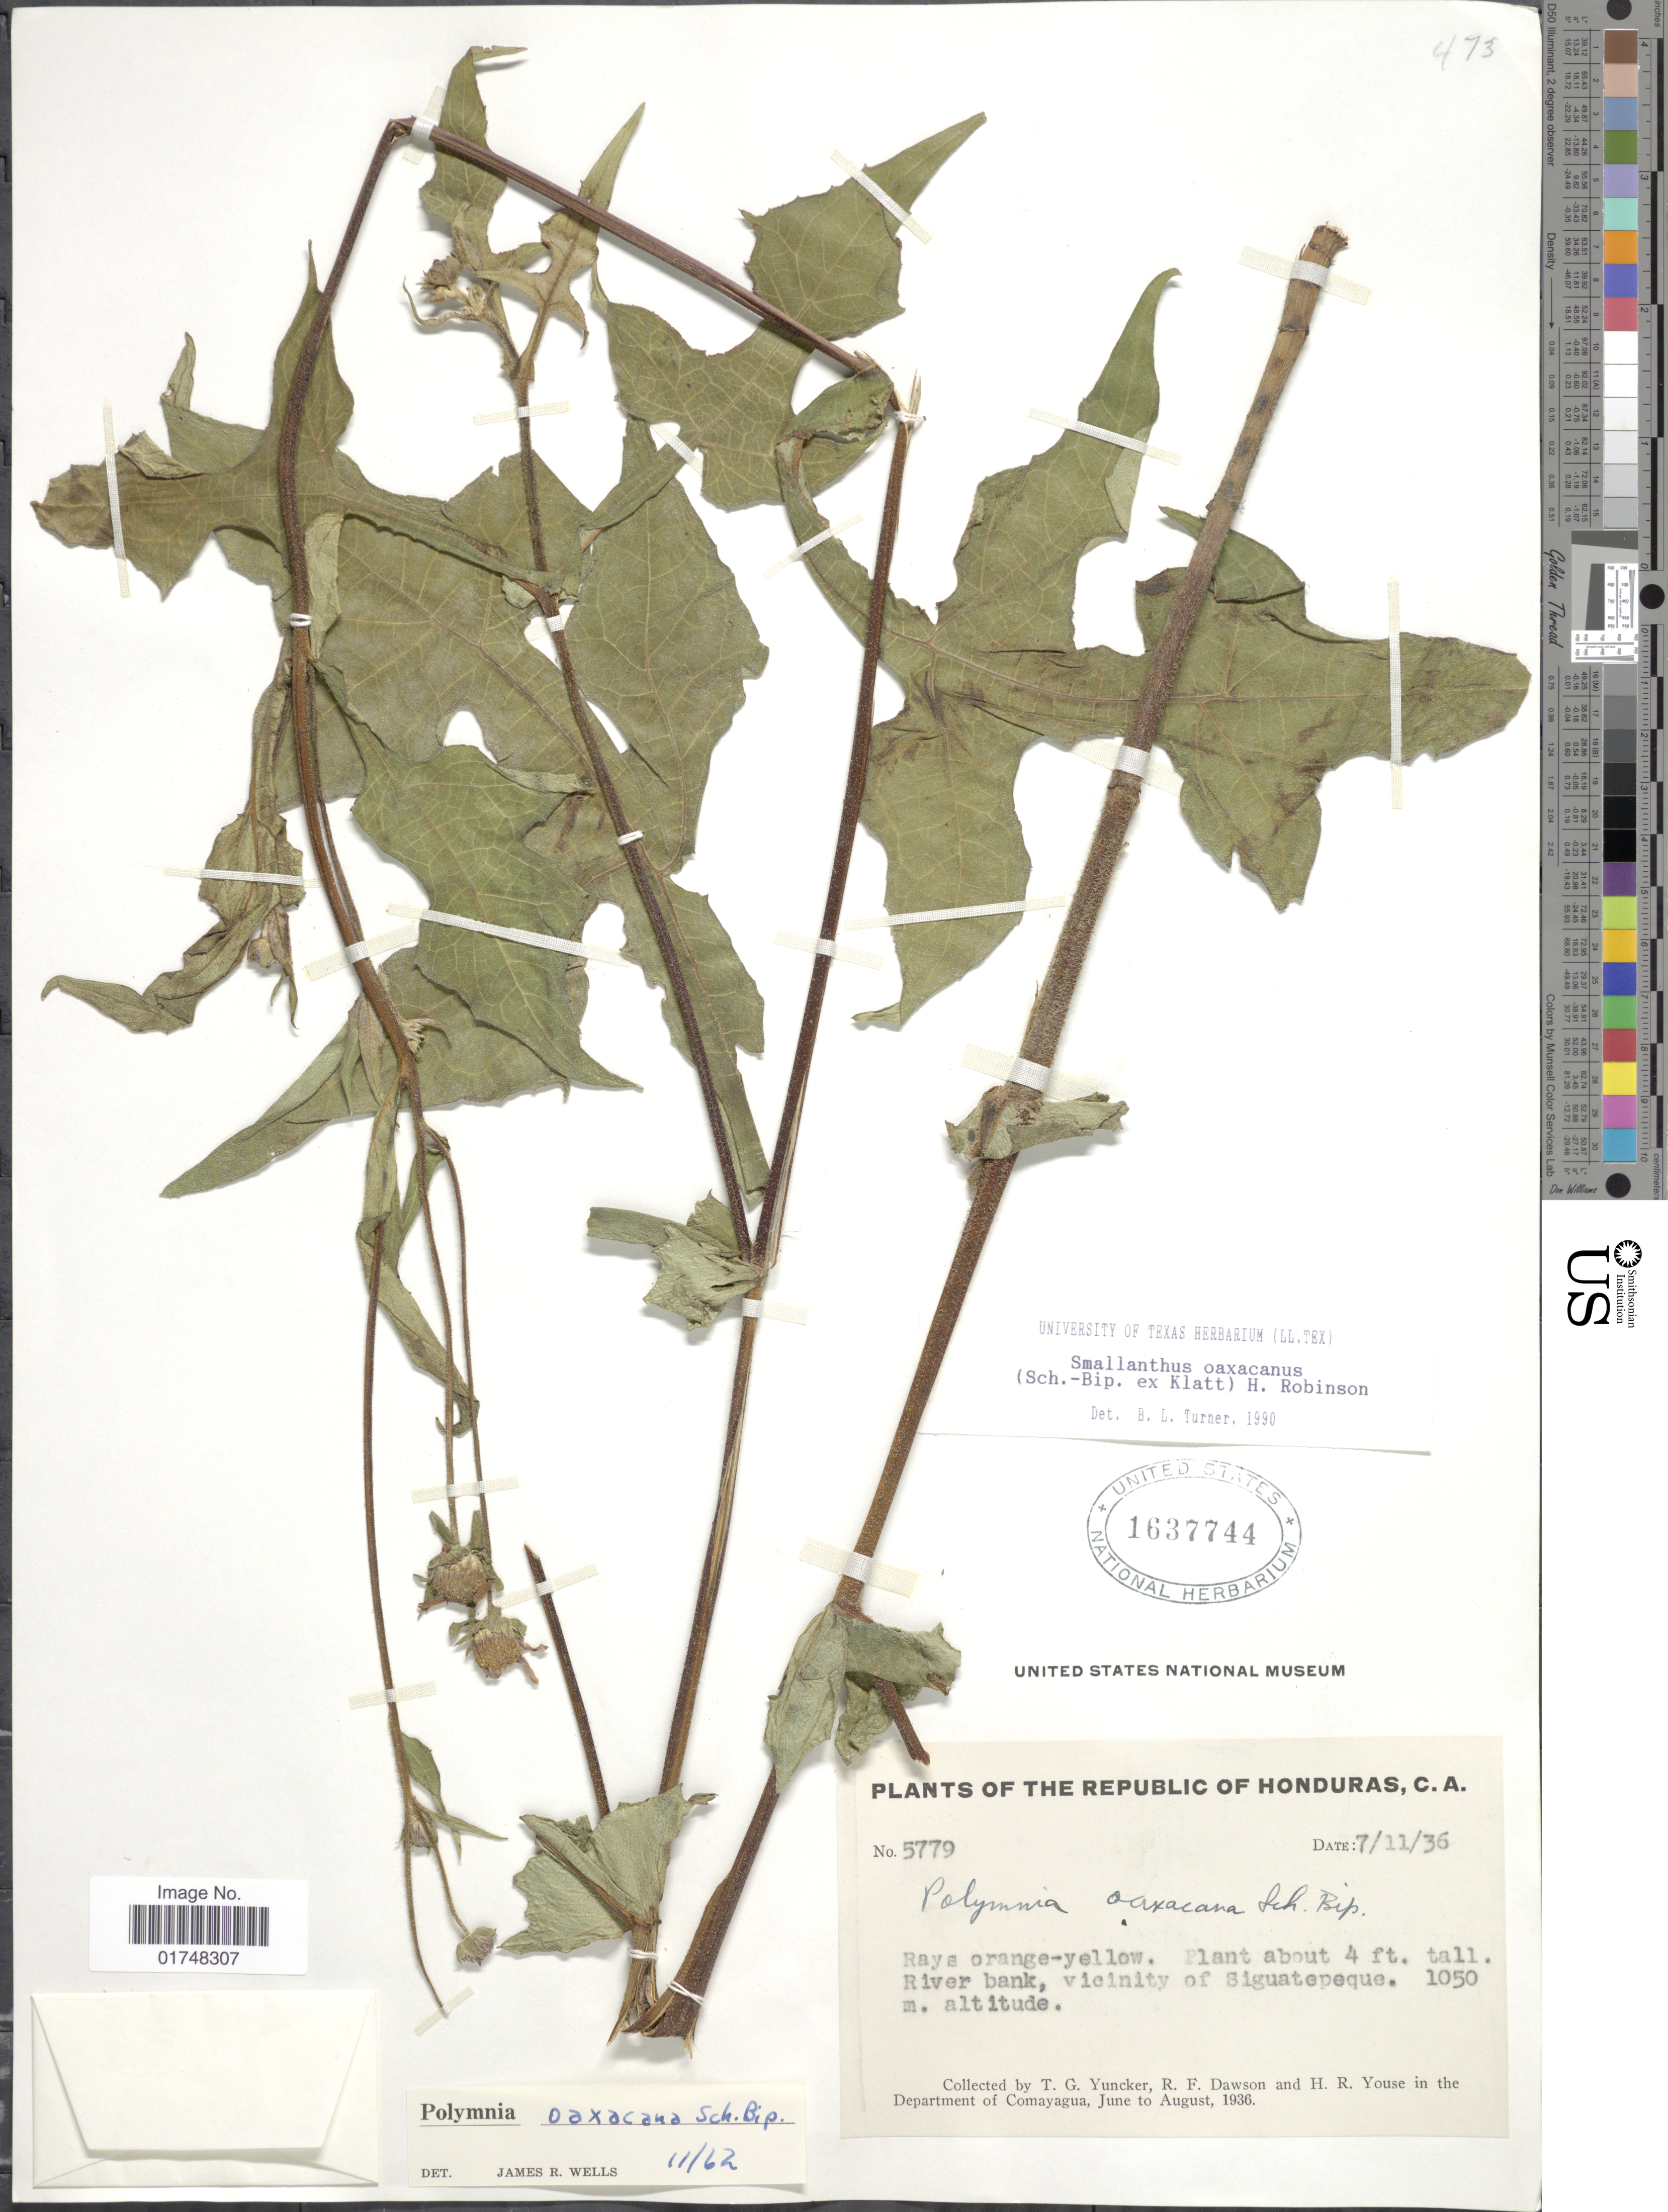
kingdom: Plantae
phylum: Tracheophyta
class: Magnoliopsida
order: Asterales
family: Asteraceae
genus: Smallanthus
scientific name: Smallanthus oaxacanus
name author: (Sch. Bip. ex Klatt) H. Rob.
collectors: T. G. Yuncker, R. F. Dawson & H. Youse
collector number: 5779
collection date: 1936-11-07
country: Honduras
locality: Republic of Honduras, Vicinity of Siguatepeque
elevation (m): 1050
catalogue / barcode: US 1637744